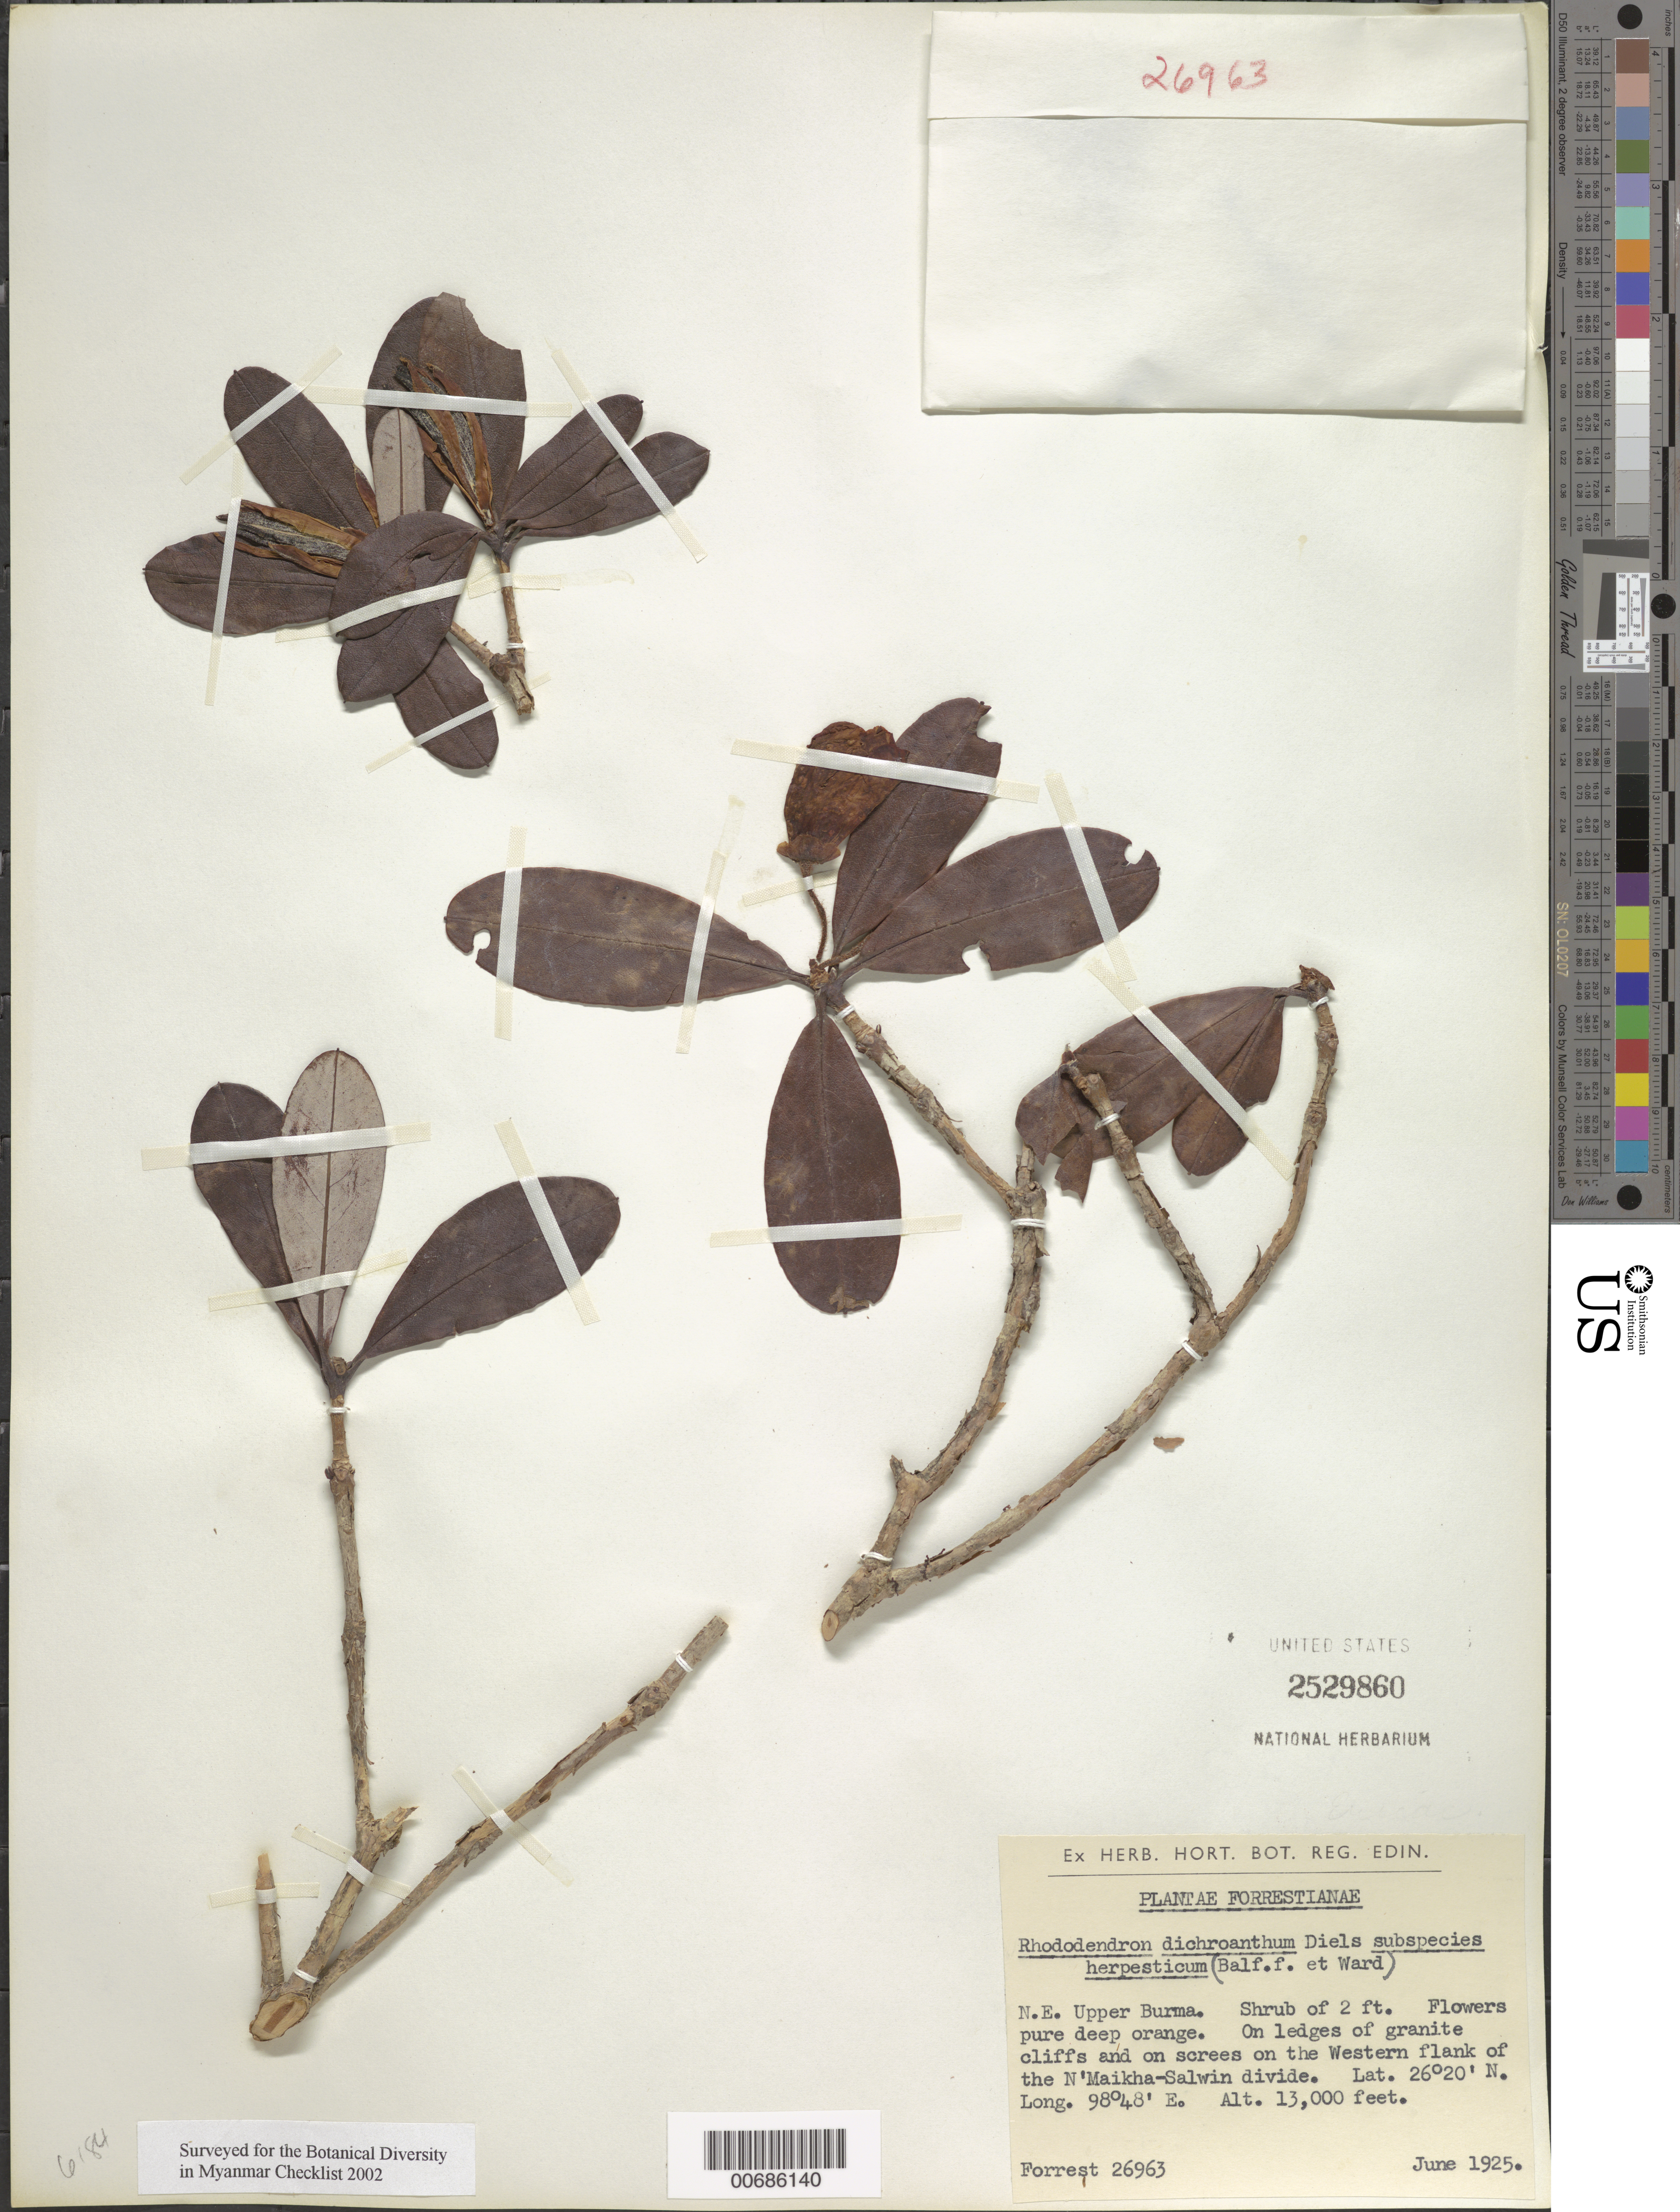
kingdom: Plantae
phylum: Tracheophyta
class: Magnoliopsida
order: Ericales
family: Ericaceae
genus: Rhododendron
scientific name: Rhododendron dichroanthum subsp. herpesticum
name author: (Balf. f. & Kingdon-Ward) Cowan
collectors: G. Forrest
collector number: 26963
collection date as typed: Jun 1925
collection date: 1925-06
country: Myanmar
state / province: Kachin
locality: N'Maikha-Salwin Divide, W flank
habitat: Ledges of granite cliffs and screes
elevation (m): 3962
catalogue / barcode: US 2529860